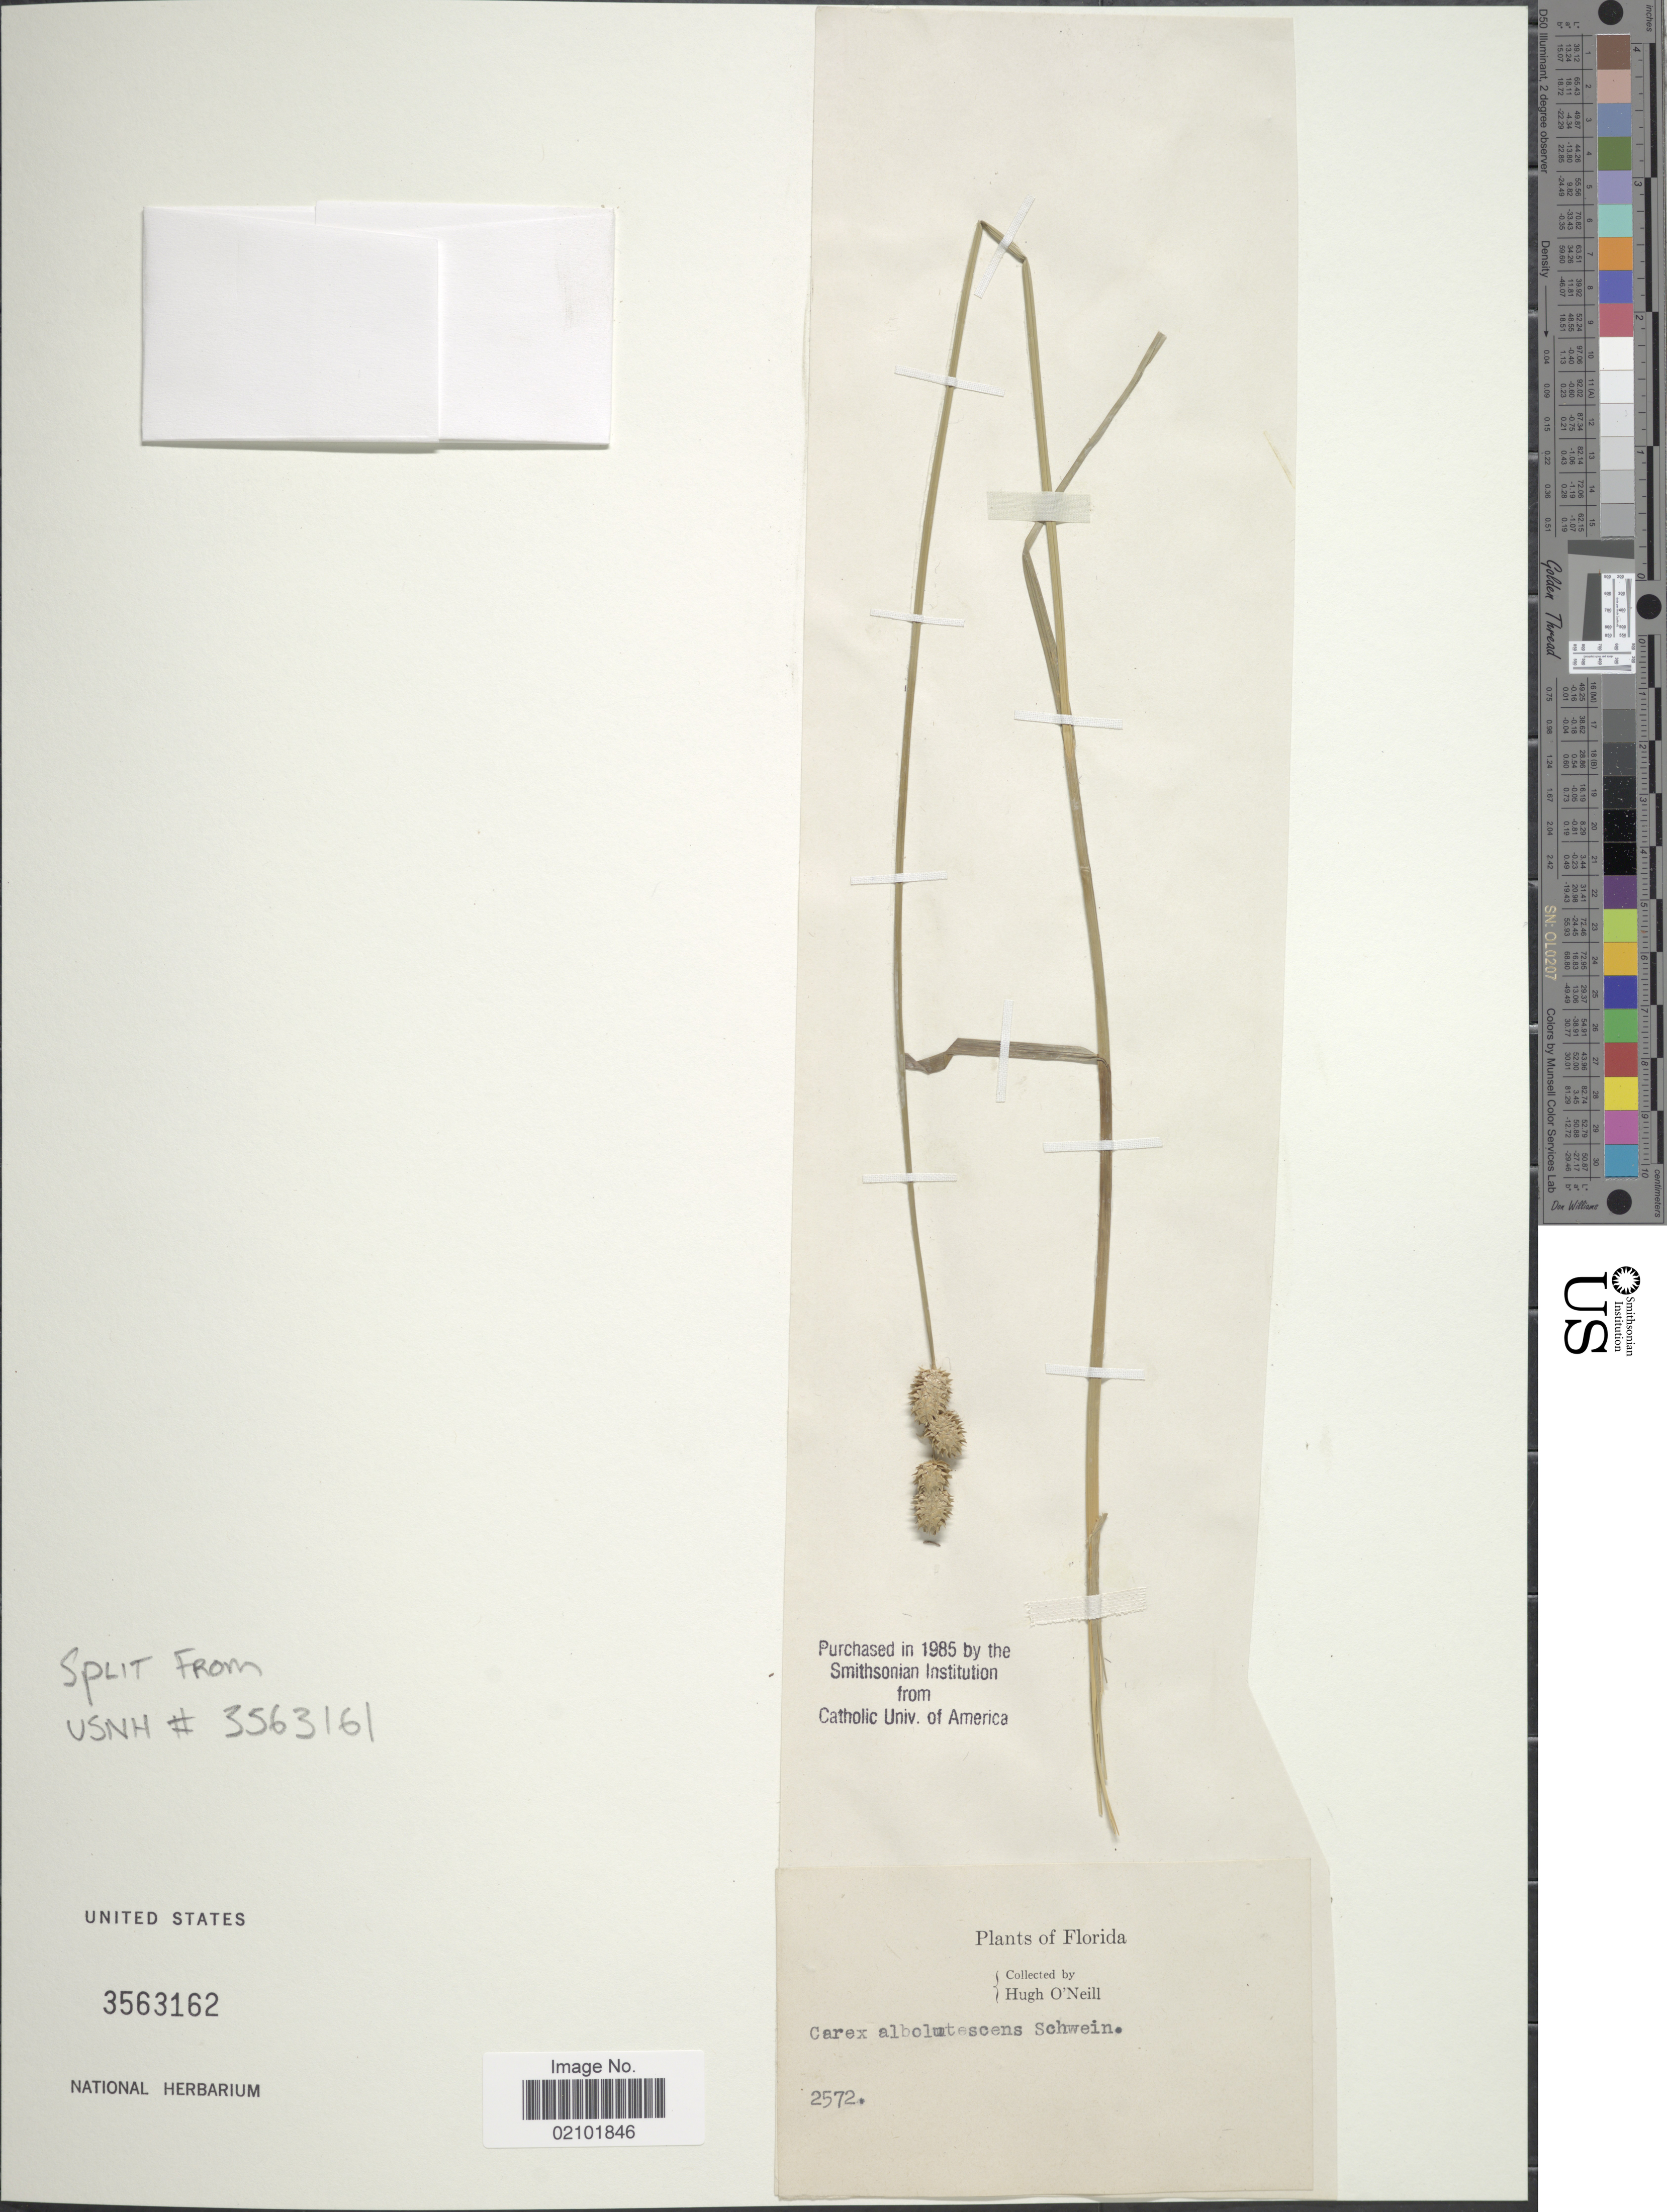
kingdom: Plantae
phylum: Tracheophyta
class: Liliopsida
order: Poales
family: Cyperaceae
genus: Carex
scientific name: Carex albolutescens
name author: Schwein.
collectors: H. O'Neill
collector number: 2572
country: United States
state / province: Florida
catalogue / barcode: US 3563162